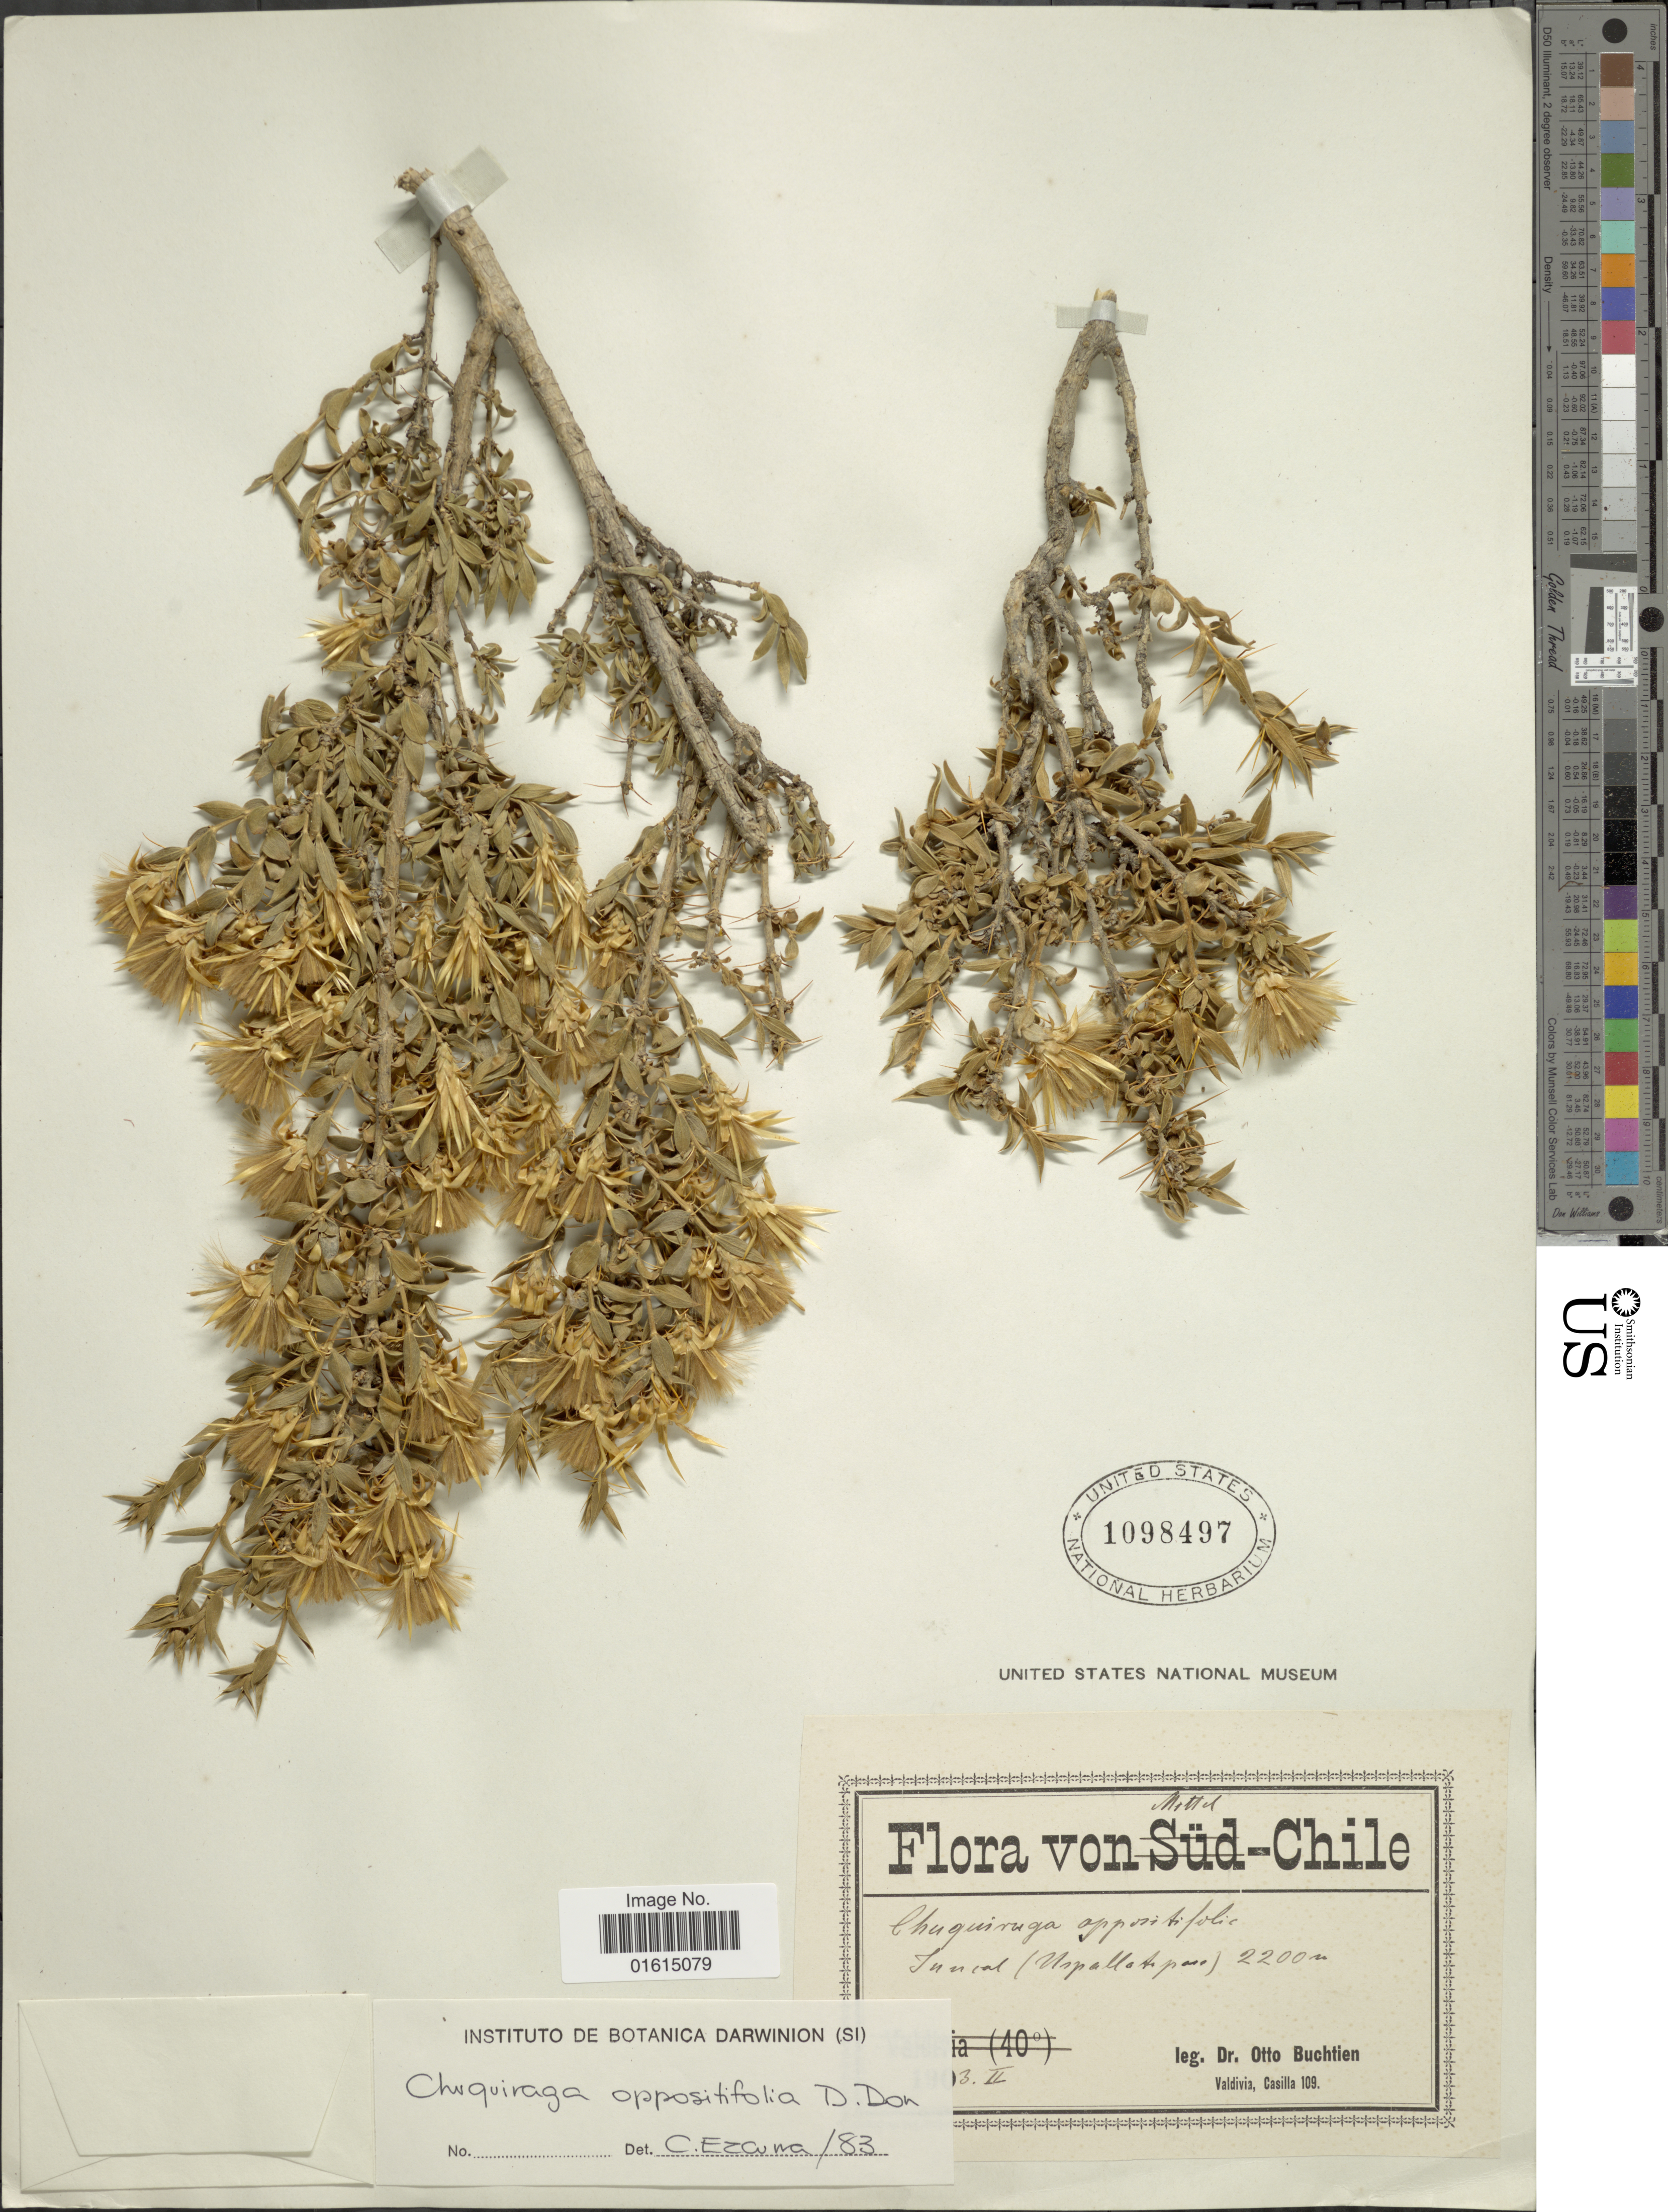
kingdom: Plantae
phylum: Tracheophyta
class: Magnoliopsida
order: Asterales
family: Asteraceae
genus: Chuquiraga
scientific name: Chuquiraga oppositifolia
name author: D. Don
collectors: O. Buchtien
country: Chile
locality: Juncal (Uspallata Pass)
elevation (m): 2200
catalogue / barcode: US 1098497